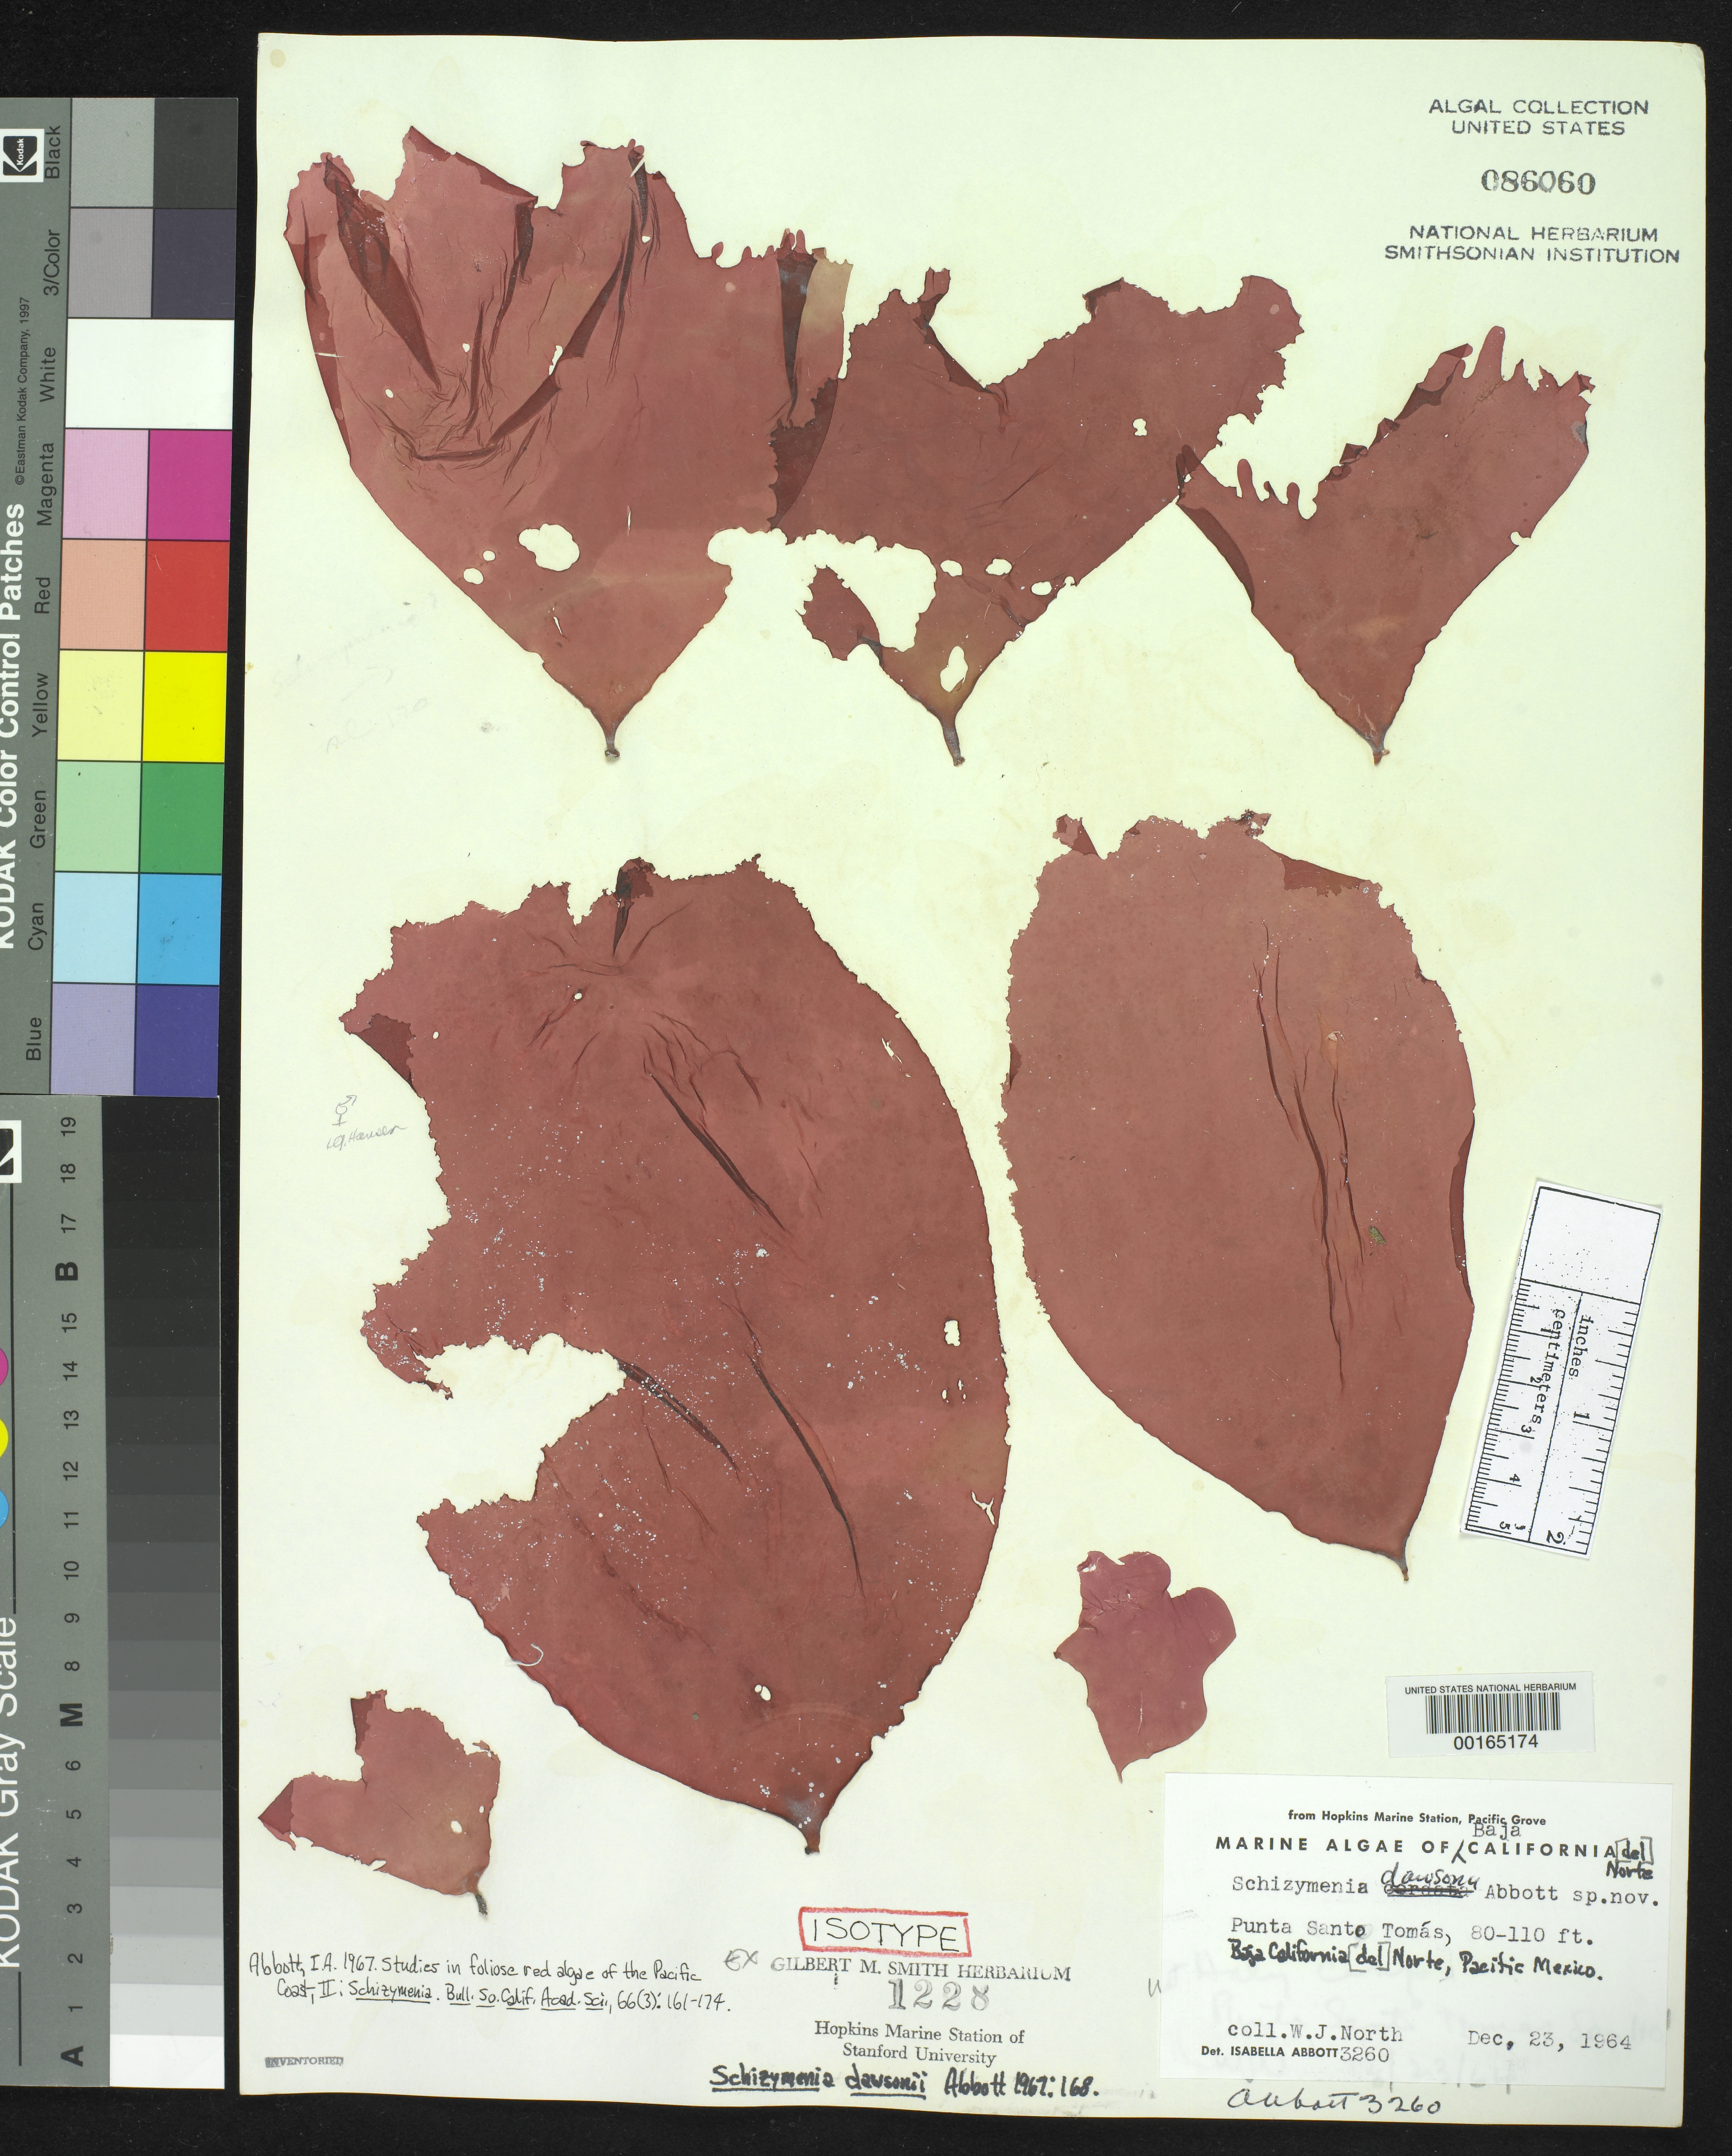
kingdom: Plantae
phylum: Rhodophyta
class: Florideophyceae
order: Nemastomatales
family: Schizymeniaceae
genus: Schizymenia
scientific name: Schizymenia dawsonii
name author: I.A. Abbott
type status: Isotype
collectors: W. North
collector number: IAA 3260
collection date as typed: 23 Dec 1964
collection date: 1964-12-23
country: Mexico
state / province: Baja California Norte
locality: Punta Santo Tomas.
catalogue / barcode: US 86060